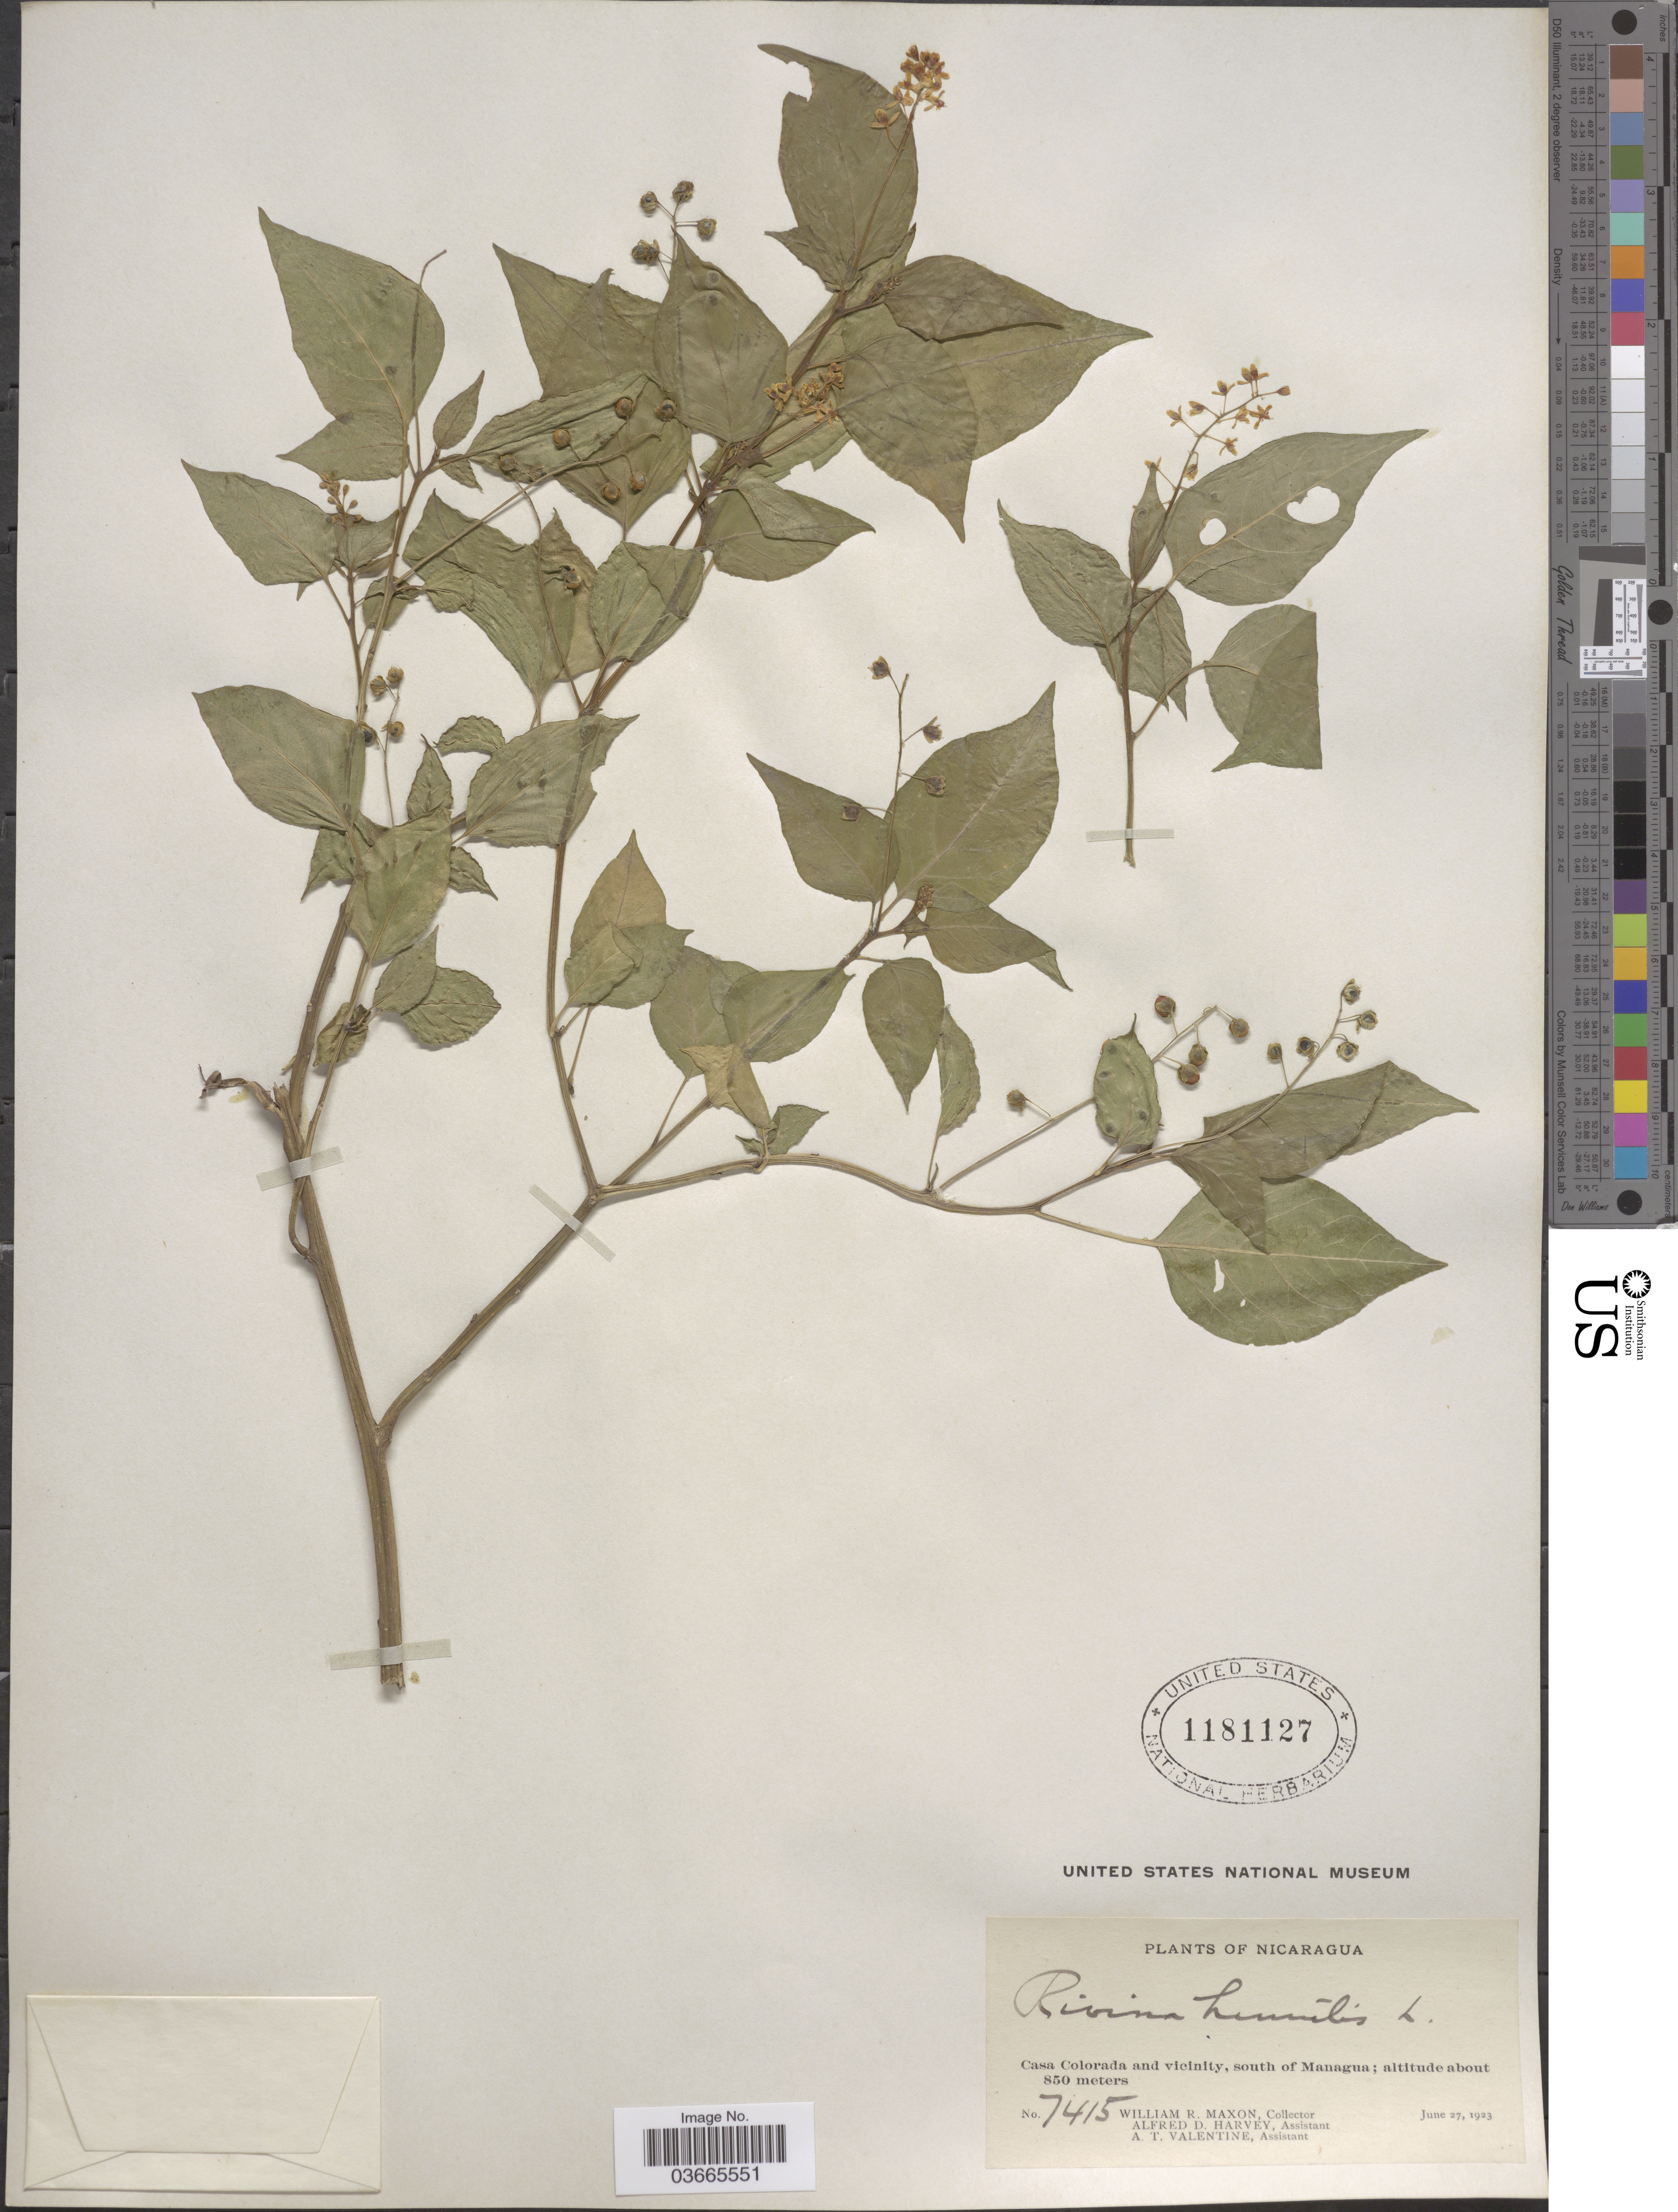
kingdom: Plantae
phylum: Tracheophyta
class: Magnoliopsida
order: Caryophyllales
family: Phytolaccaceae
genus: Rivina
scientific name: Rivina humilis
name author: L.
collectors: W. R. Maxon, A. D. Harvey & A. Valentine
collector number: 7415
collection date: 1923-06-27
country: Nicaragua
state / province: Managua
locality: Casa Colorada and vicinity, south of Managua.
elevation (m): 850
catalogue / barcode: US 1181127